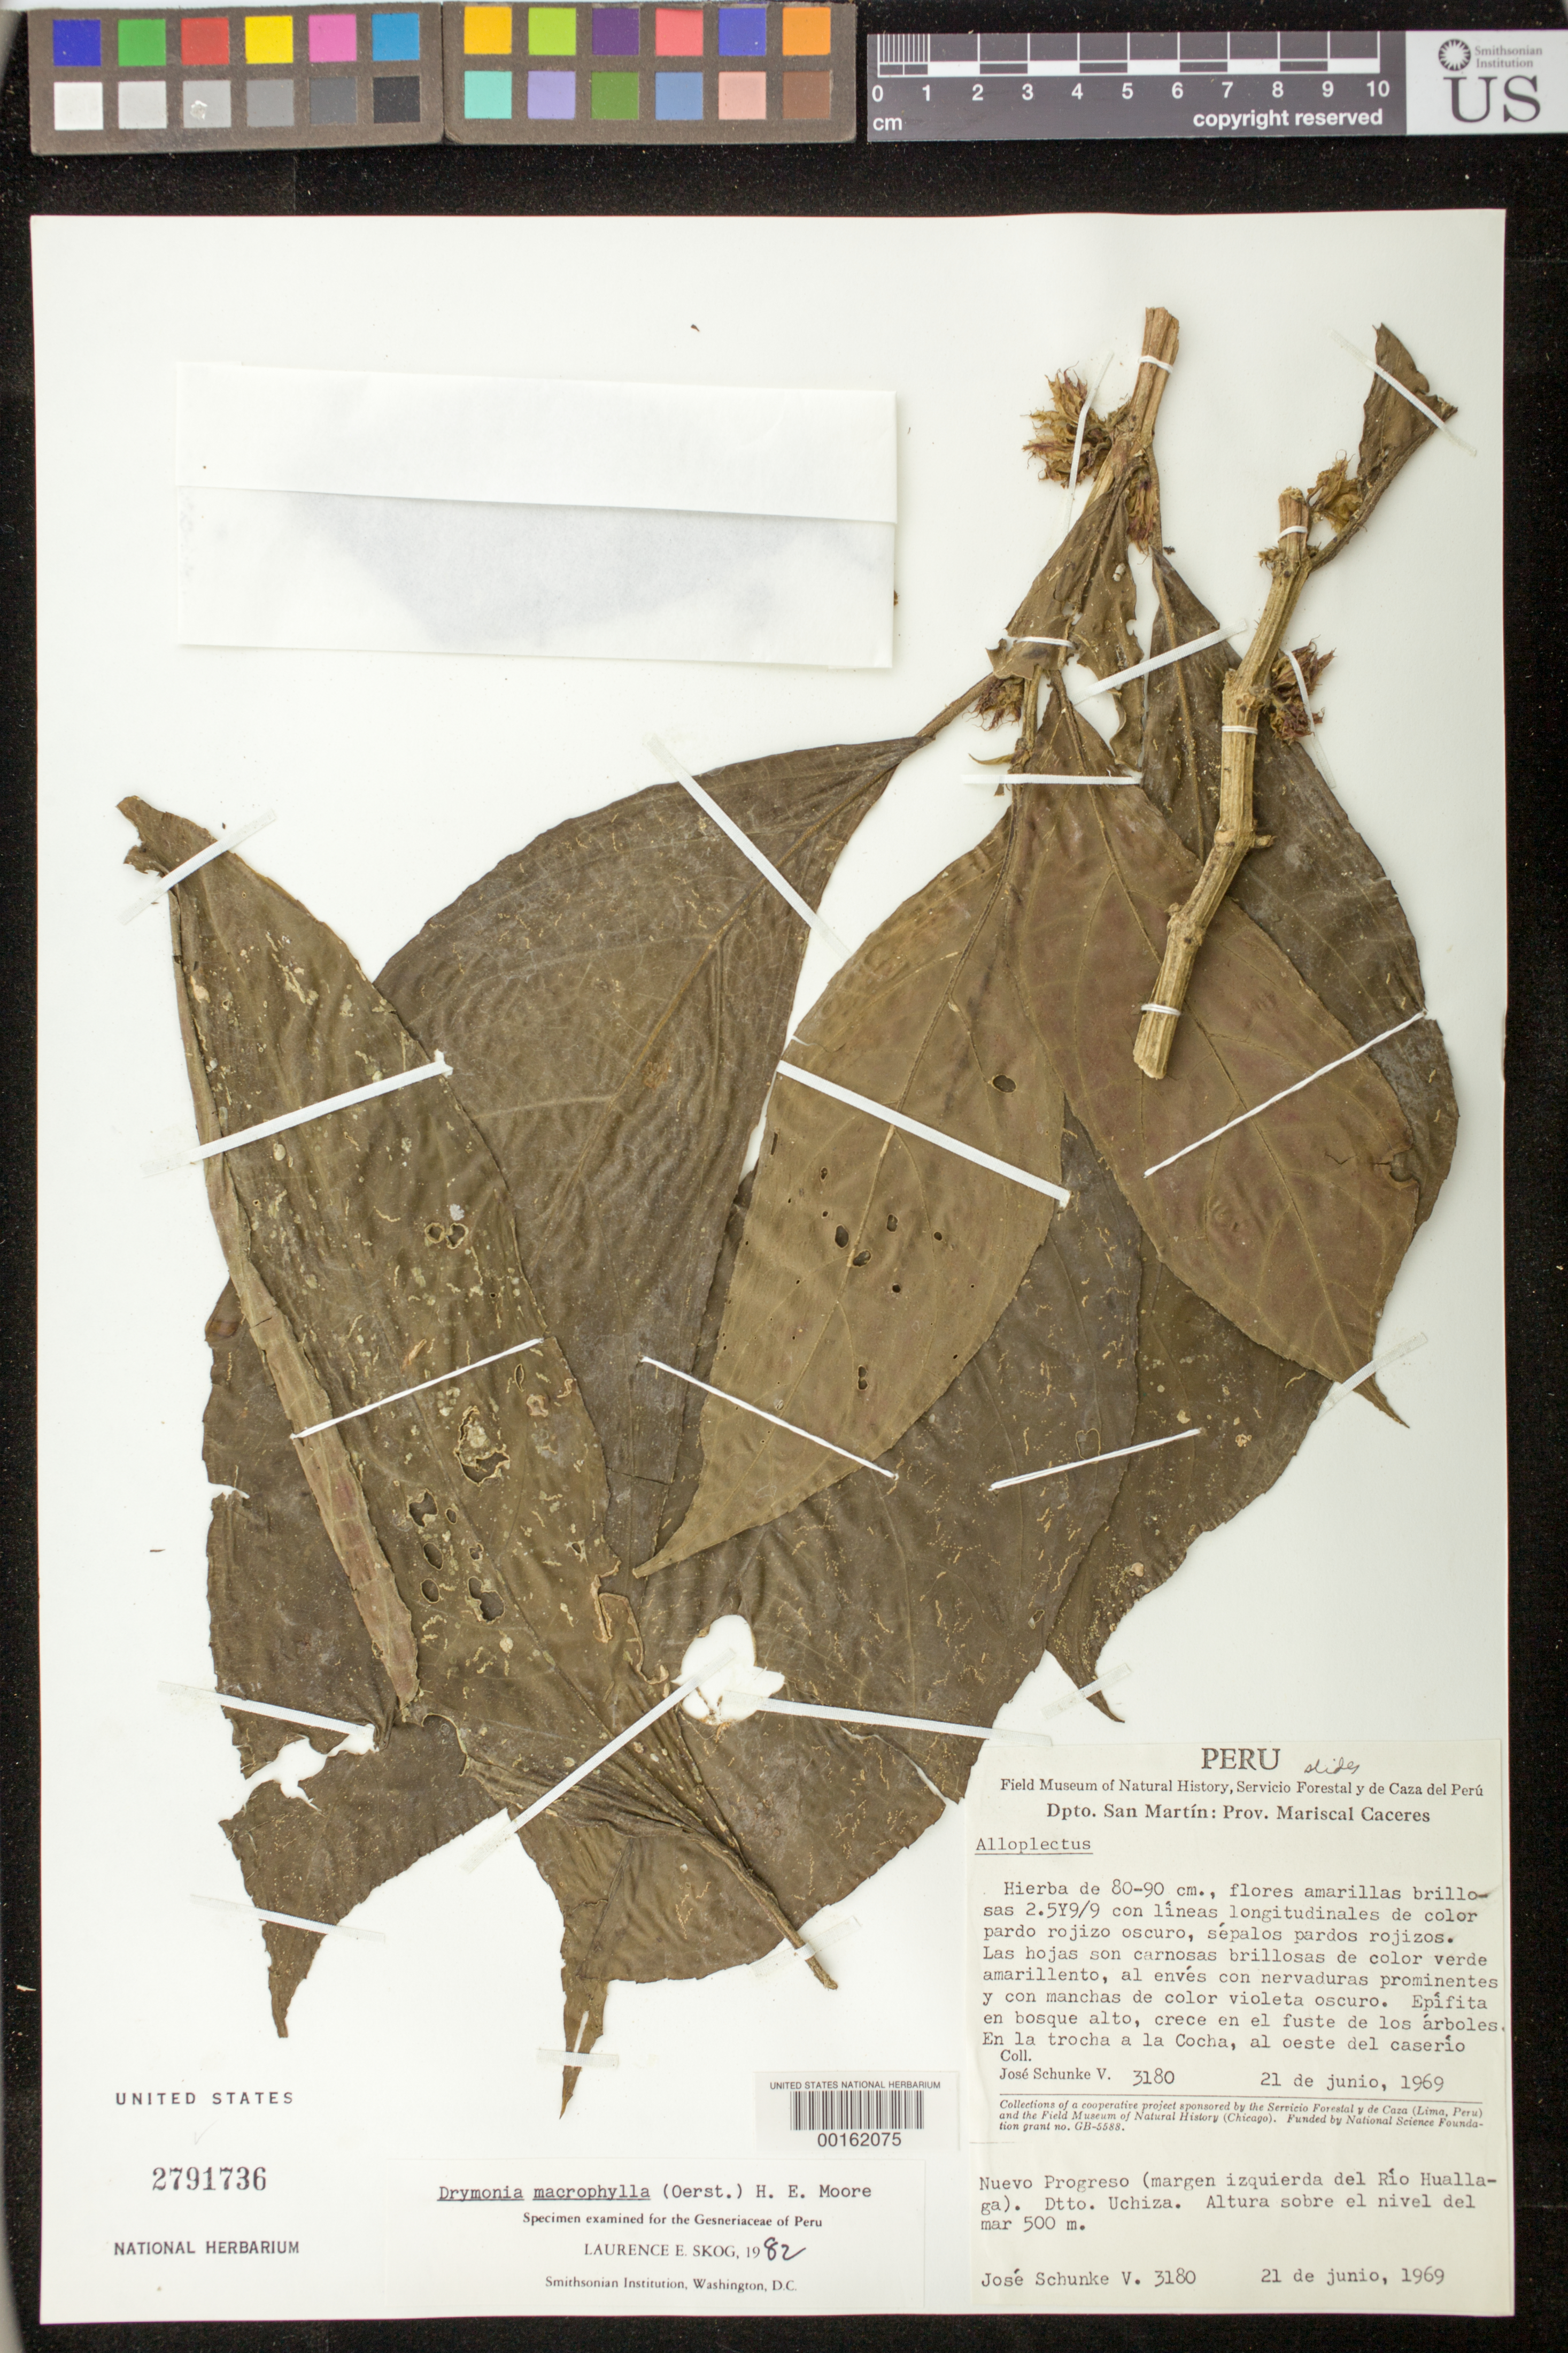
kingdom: Plantae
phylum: Tracheophyta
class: Magnoliopsida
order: Lamiales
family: Gesneriaceae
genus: Drymonia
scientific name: Drymonia macrophylla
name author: (Oerst.) H.E. Moore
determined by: Clark, J. L., (SEL), The Marie Selby Botanical Garden (UNITED STATES)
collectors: J. Schunke Vigo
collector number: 3180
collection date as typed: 21 Jun 1969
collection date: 1969-06-21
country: Peru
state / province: San Martín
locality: Prov. Mariscal Cáceres, Dtto Uchiza, on trail to La Cocha, W of Nuevo Progreso (left hand bank of Rio Huallaga)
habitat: Epiphyte in tall forest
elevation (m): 500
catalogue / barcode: US 2791736